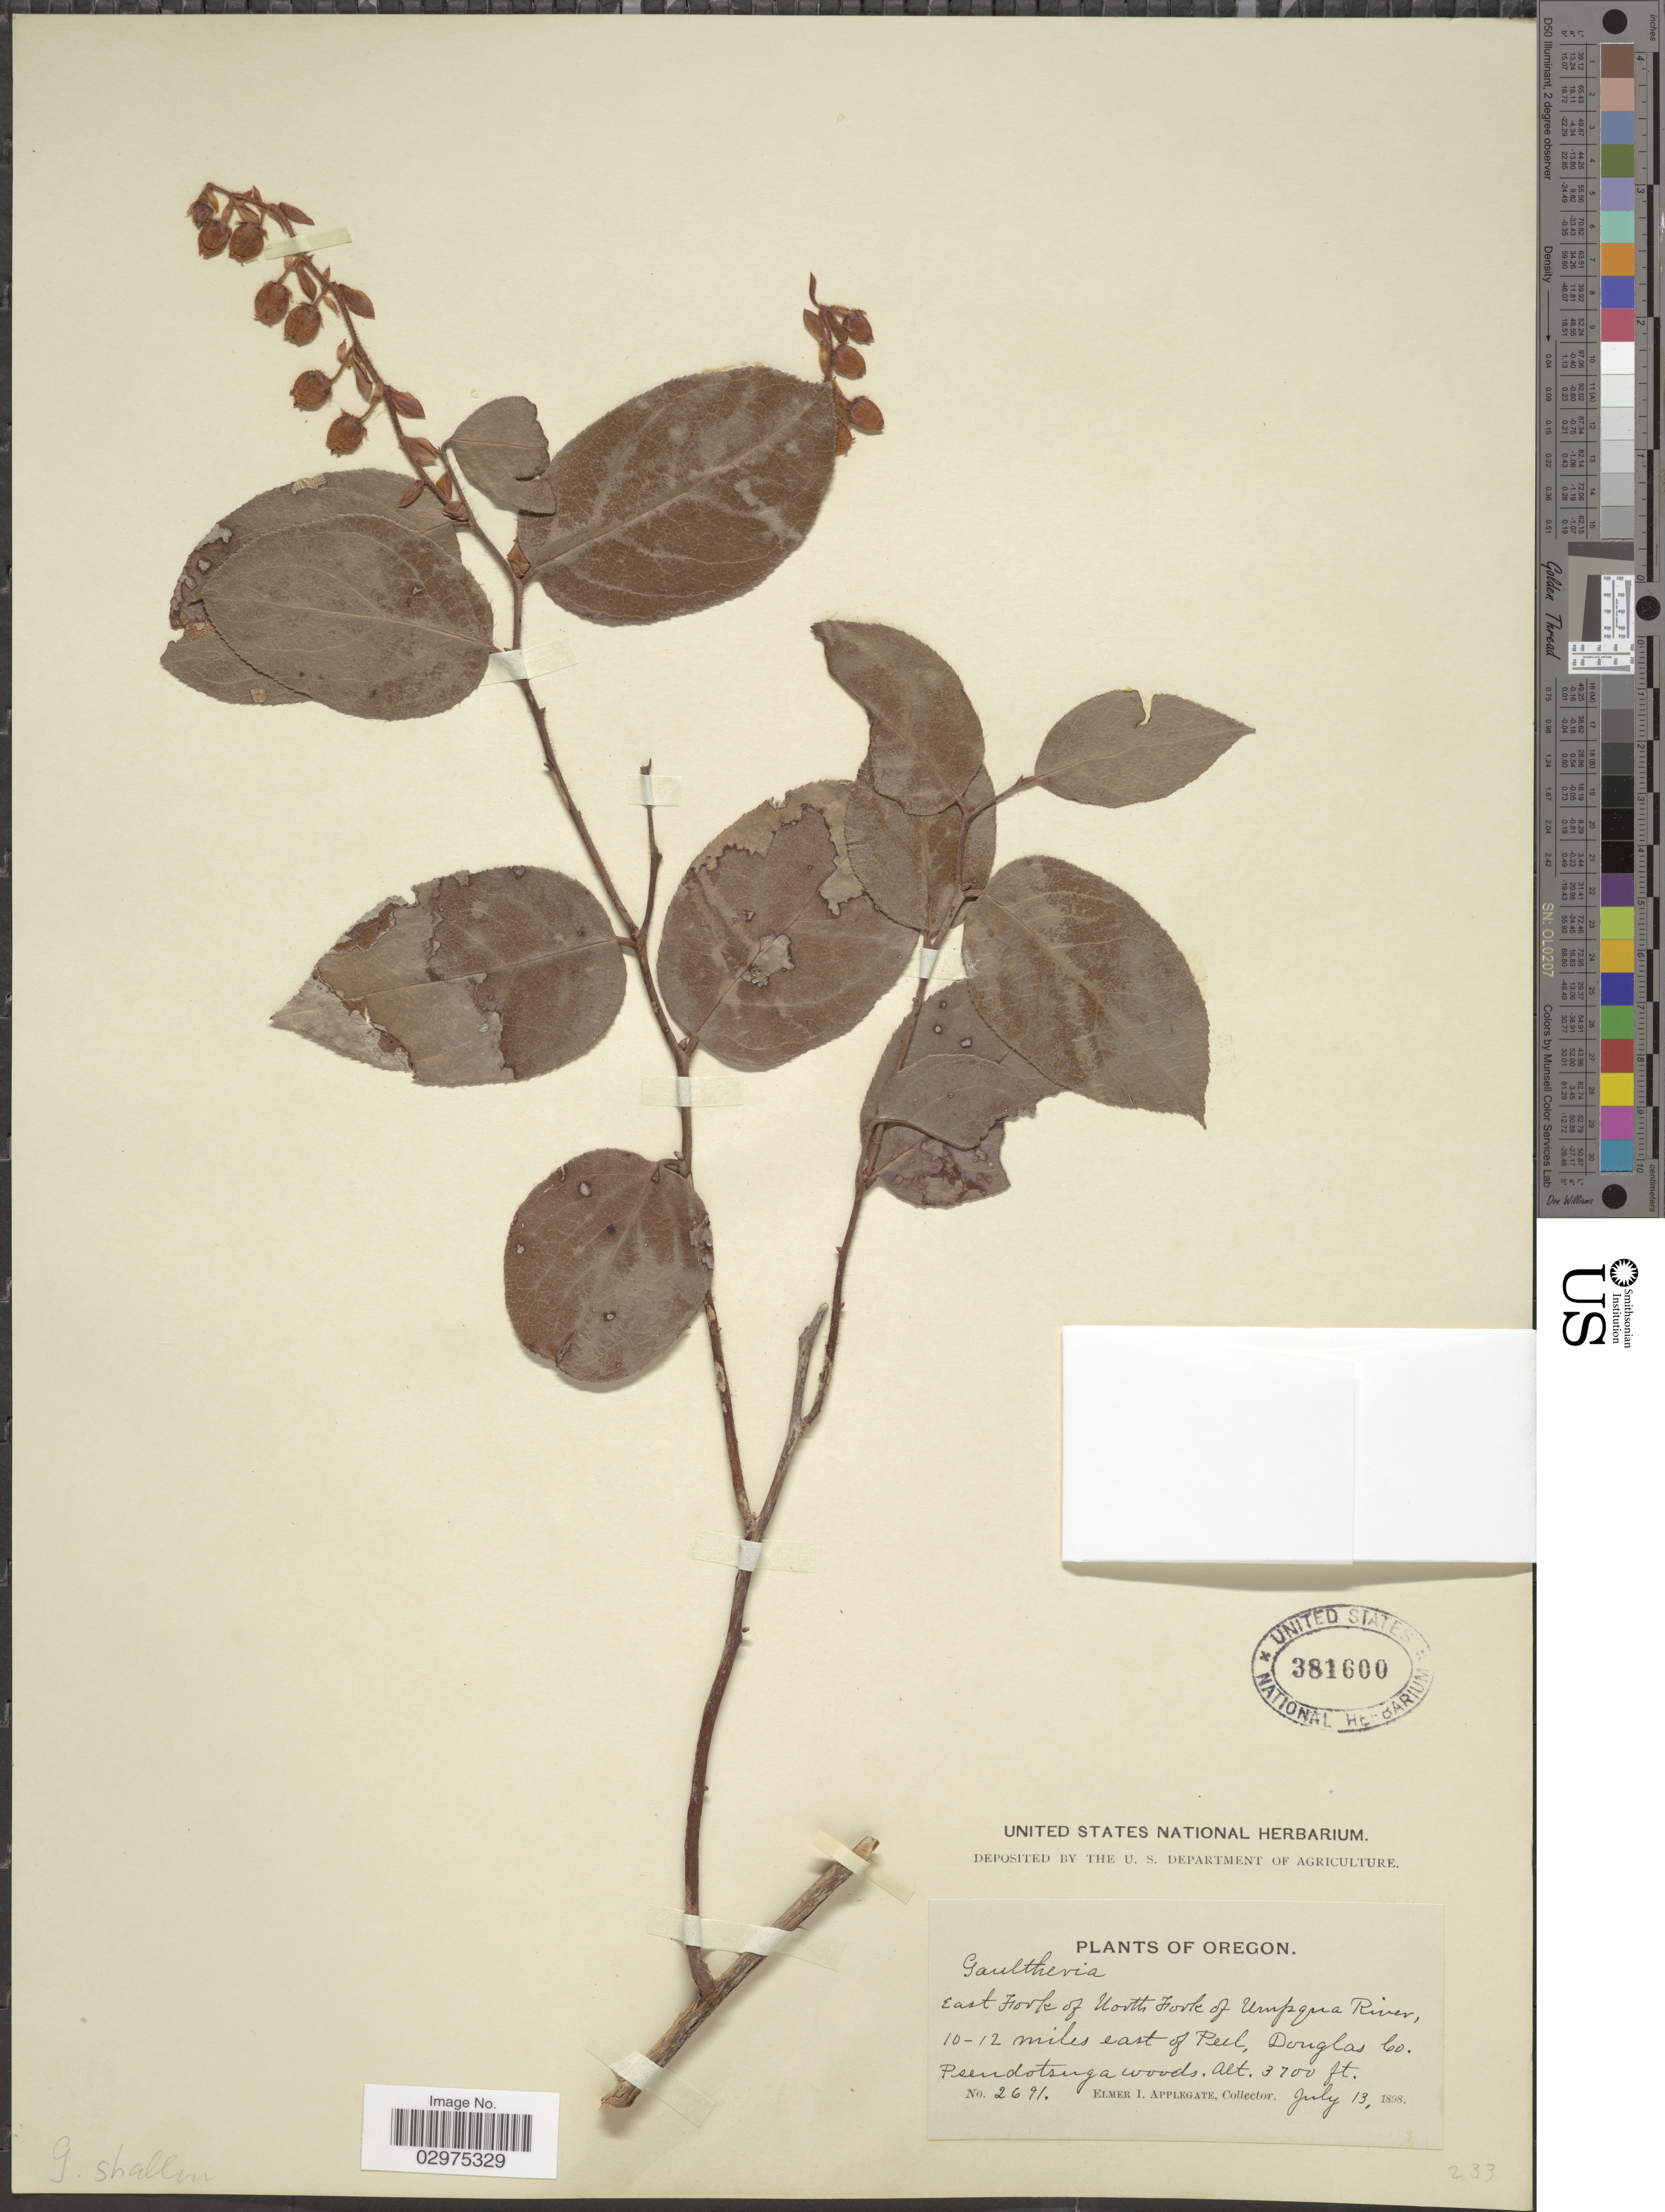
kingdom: Plantae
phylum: Tracheophyta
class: Magnoliopsida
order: Ericales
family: Ericaceae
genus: Gaultheria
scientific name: Gaultheria shallon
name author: Pursh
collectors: E. I. Applegate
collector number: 2691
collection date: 1898-07-13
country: United States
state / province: Oregon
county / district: Douglas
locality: East Fork of North Fork of Umpqua River, 10-12 miles east of Peel, Douglas Co.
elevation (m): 1128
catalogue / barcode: US 381600